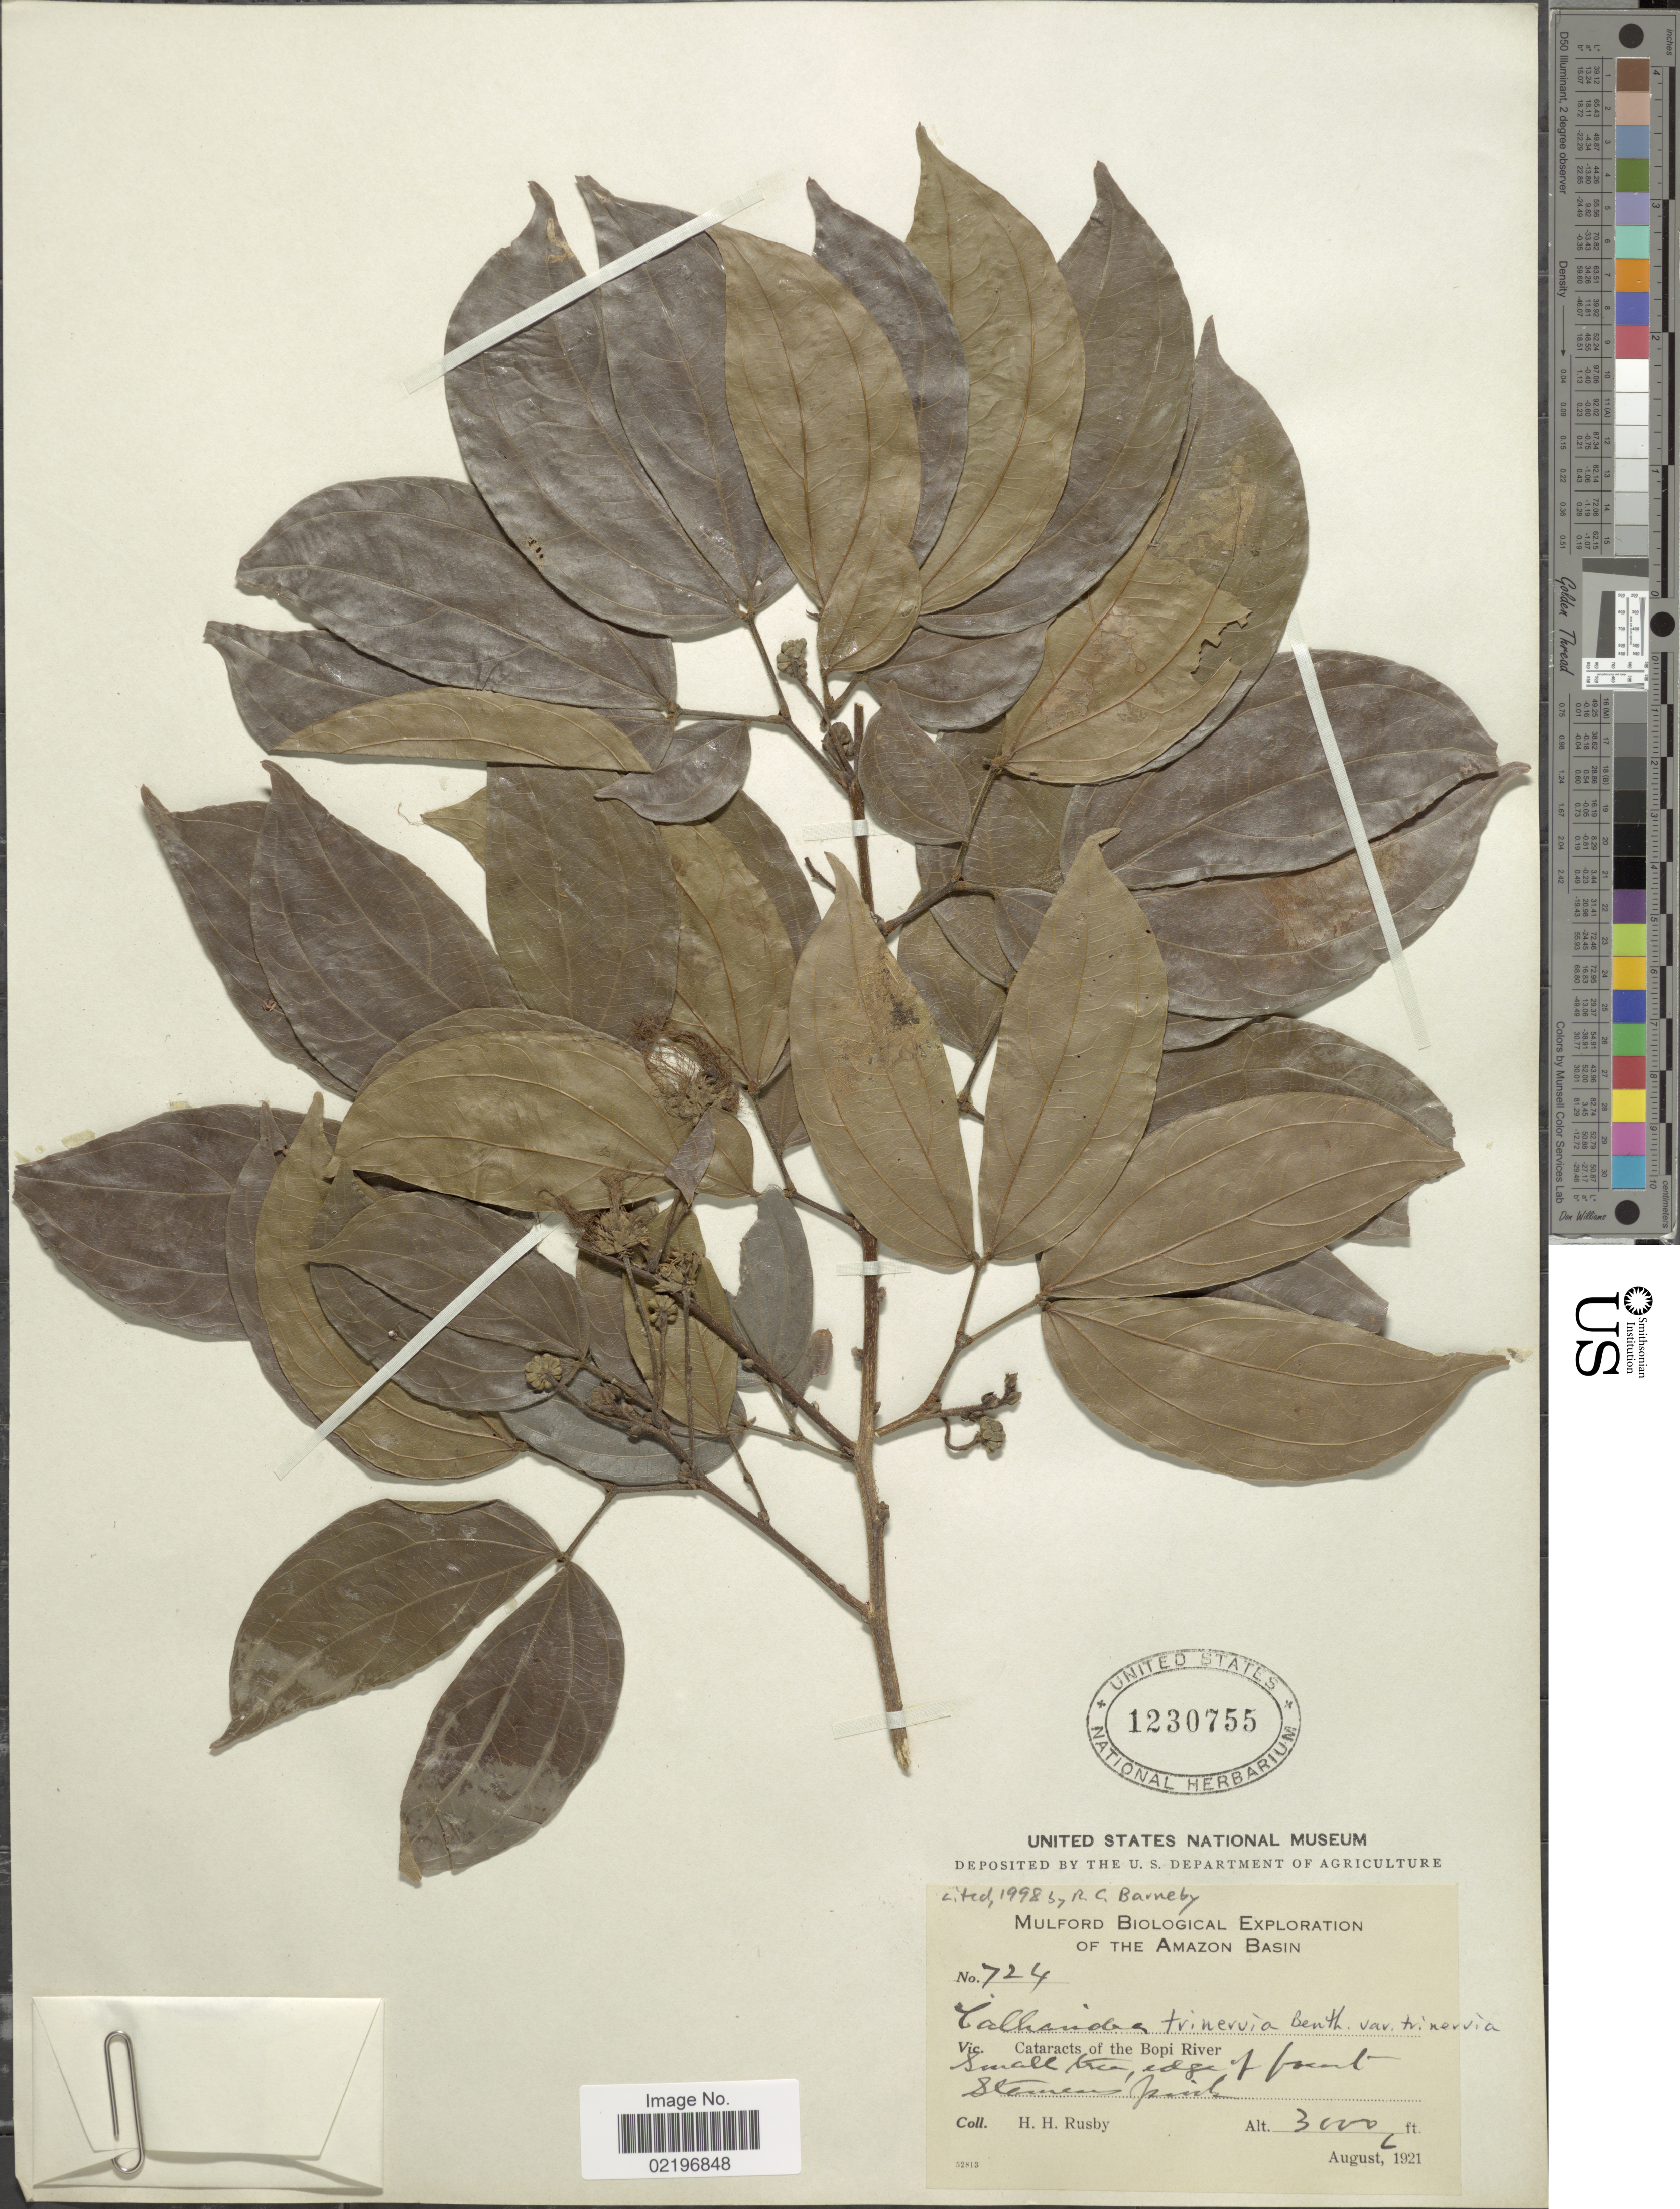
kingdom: Plantae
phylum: Tracheophyta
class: Magnoliopsida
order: Fabales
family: Fabaceae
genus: Calliandra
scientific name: Calliandra trinervia var. trinervia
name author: Benth.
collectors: H. H. Rusby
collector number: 724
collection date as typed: August 6, 1921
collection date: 1921-08-06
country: Bolivia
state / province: La Paz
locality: Cataracts of the Bopi River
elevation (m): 914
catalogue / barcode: US 1230755